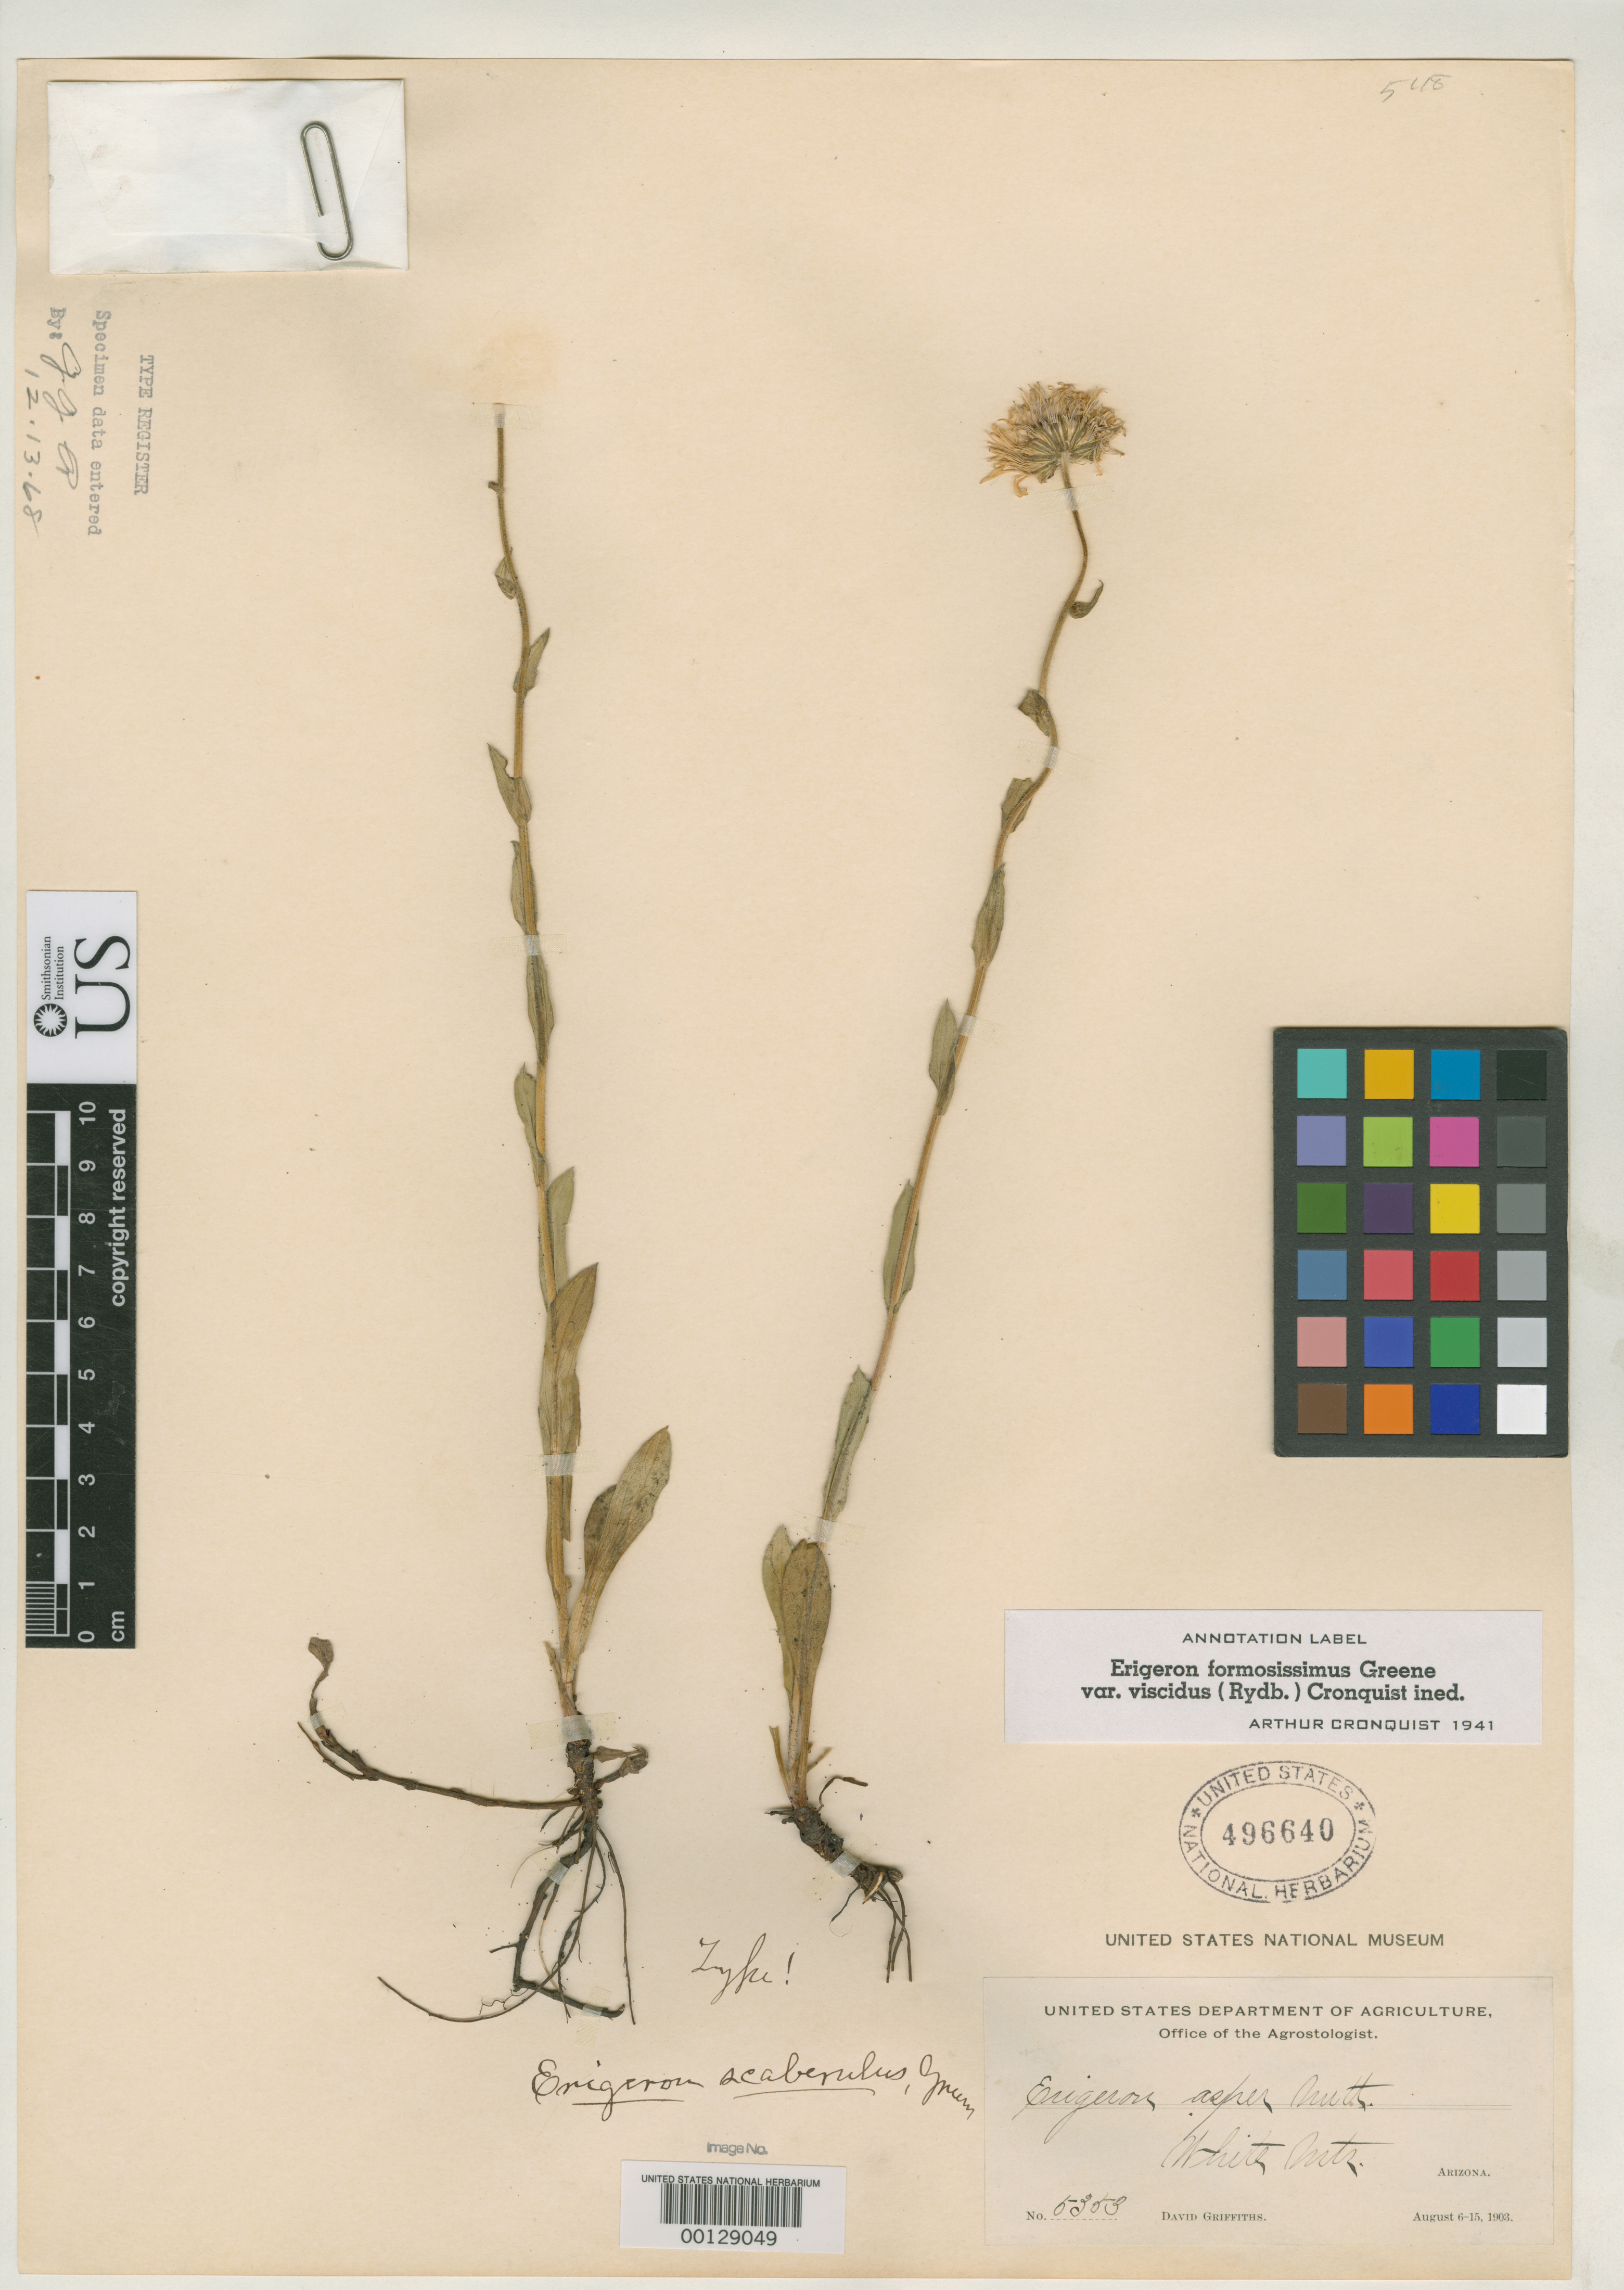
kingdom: Plantae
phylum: Tracheophyta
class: Magnoliopsida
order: Asterales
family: Asteraceae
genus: Erigeron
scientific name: Erigeron scaberulus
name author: Greene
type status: Holotype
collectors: D. Griffiths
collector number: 5353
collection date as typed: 06 Aug 1903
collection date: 1903-08-06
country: United States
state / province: Arizona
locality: White Mts.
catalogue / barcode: US 496640